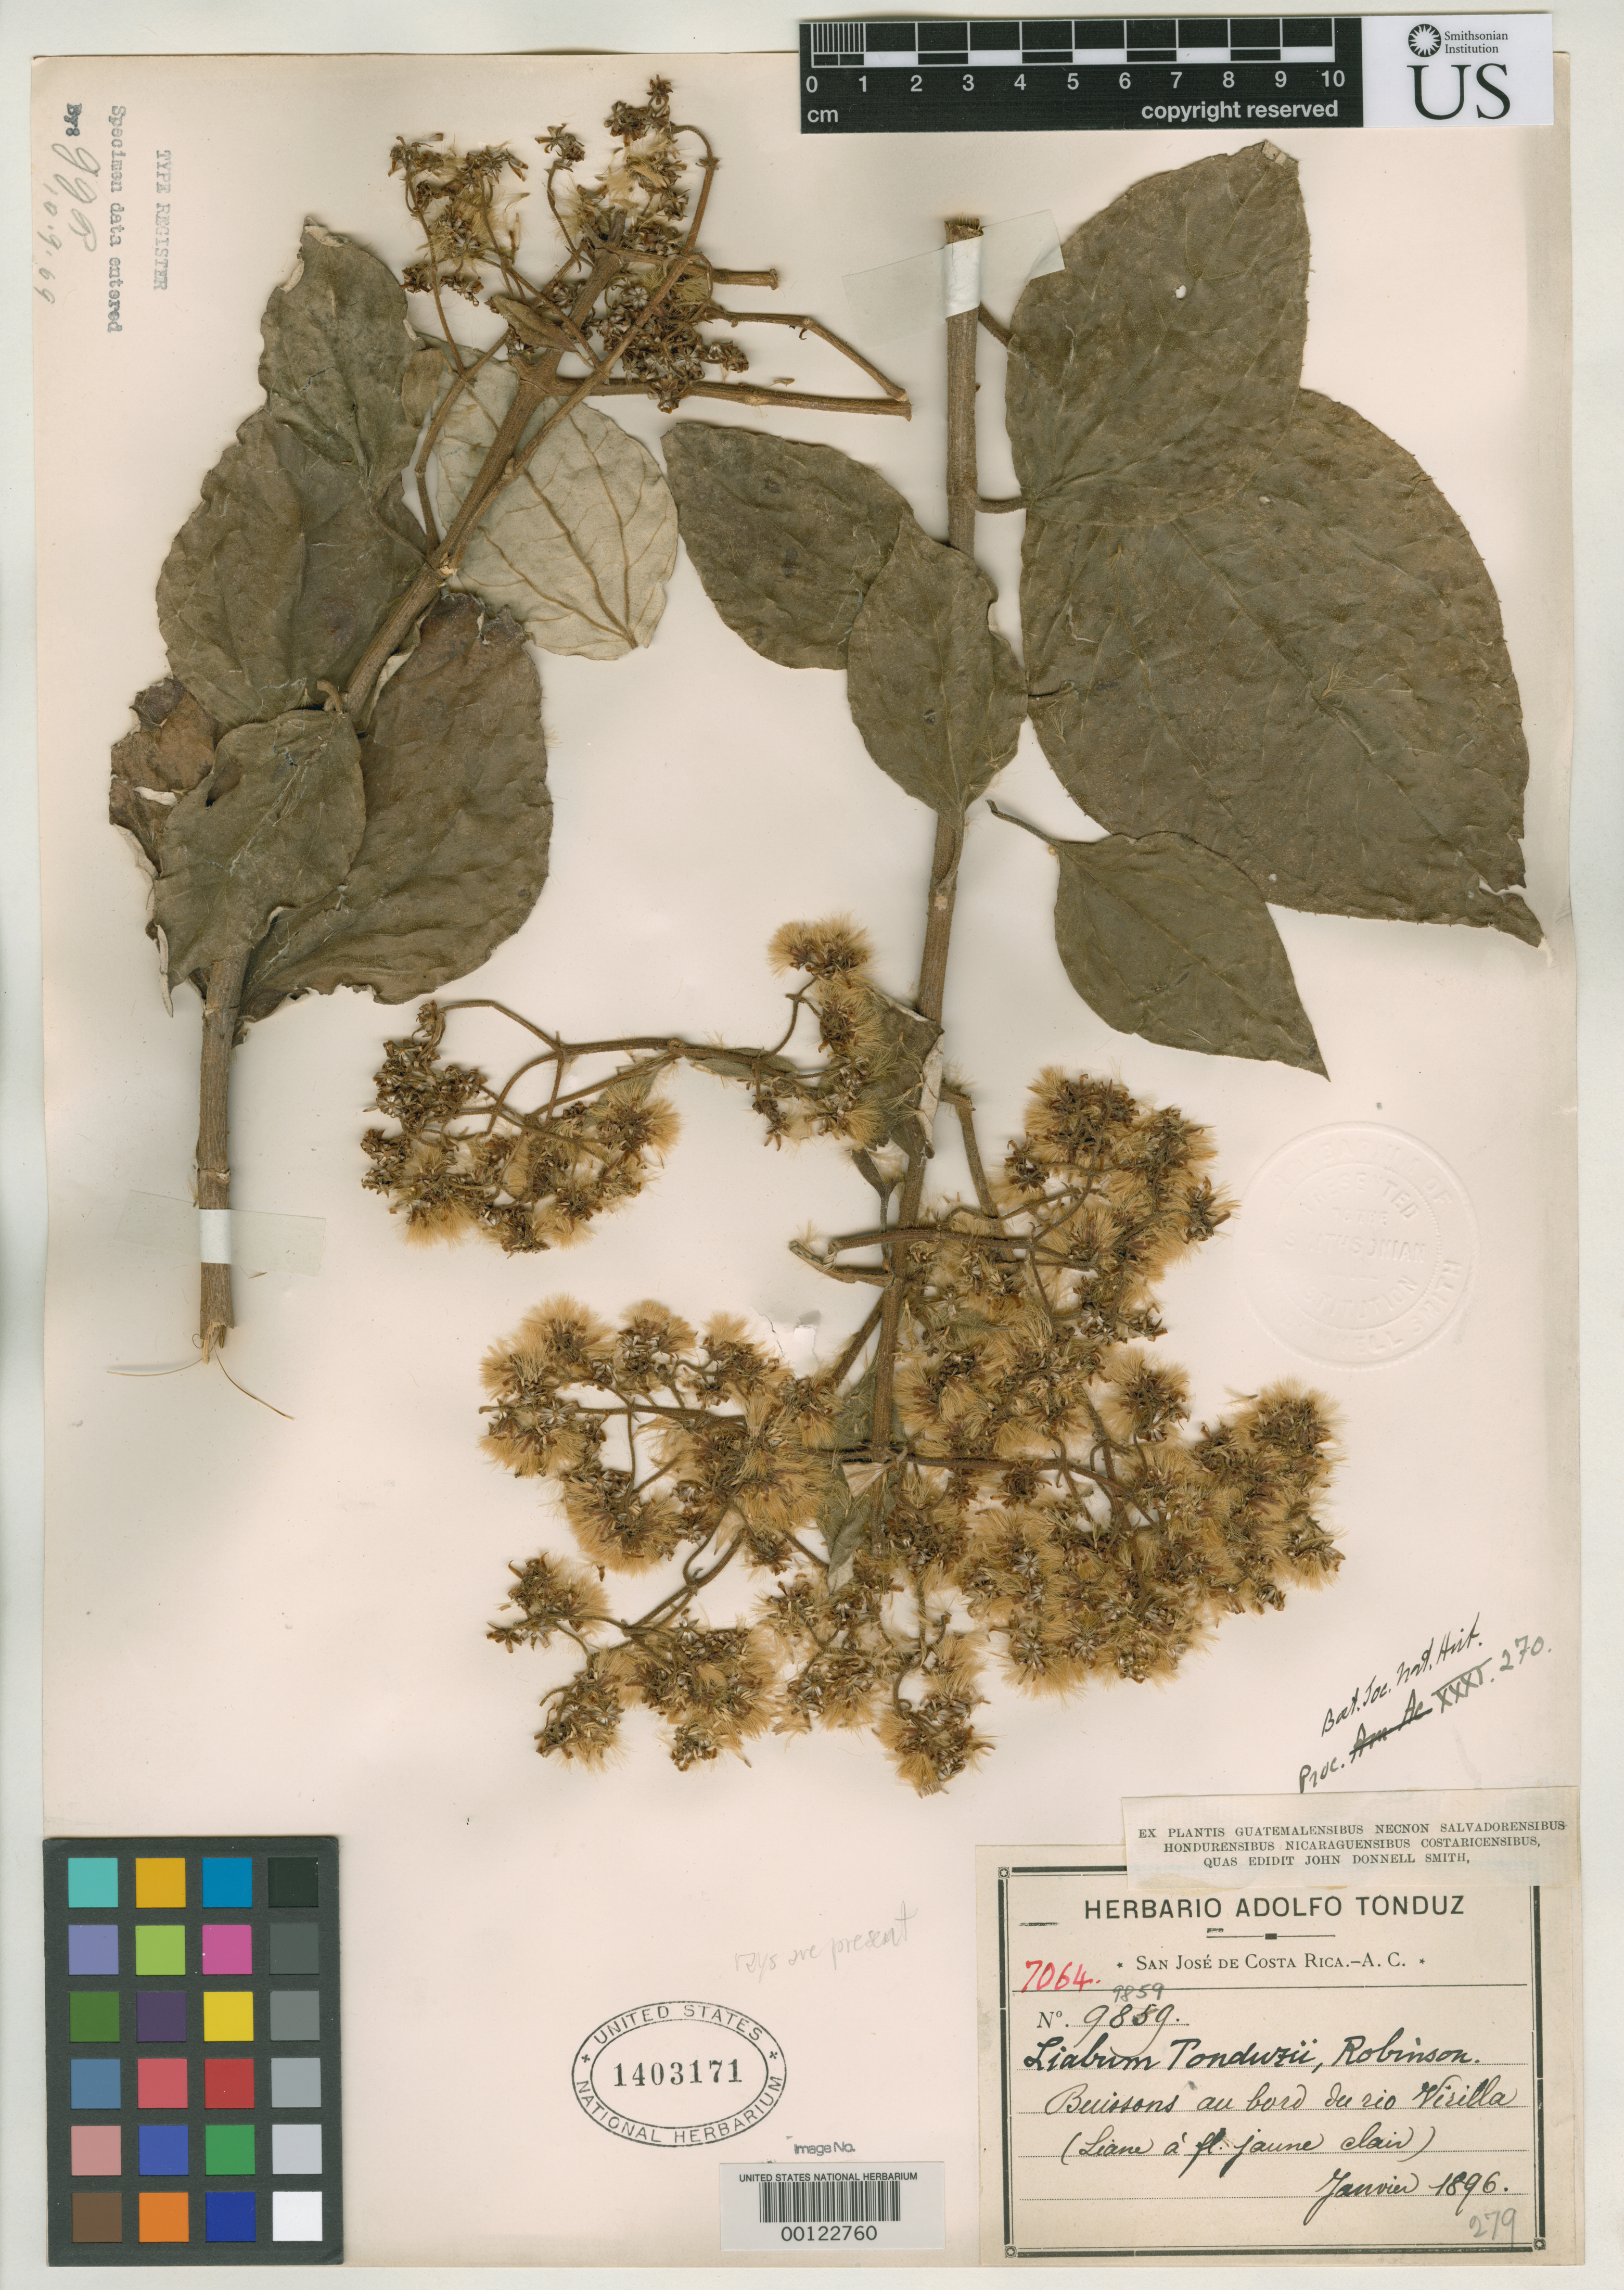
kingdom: Plantae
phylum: Tracheophyta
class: Magnoliopsida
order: Asterales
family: Asteraceae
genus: Liabum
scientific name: Liabum tonduzii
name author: B.L. Rob.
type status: Isotype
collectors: A. Tonduz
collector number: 9859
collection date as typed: Jan 1896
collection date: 1896-01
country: Costa Rica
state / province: San José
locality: Thickets on banks of Rio Virilla.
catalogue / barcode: US 1403171